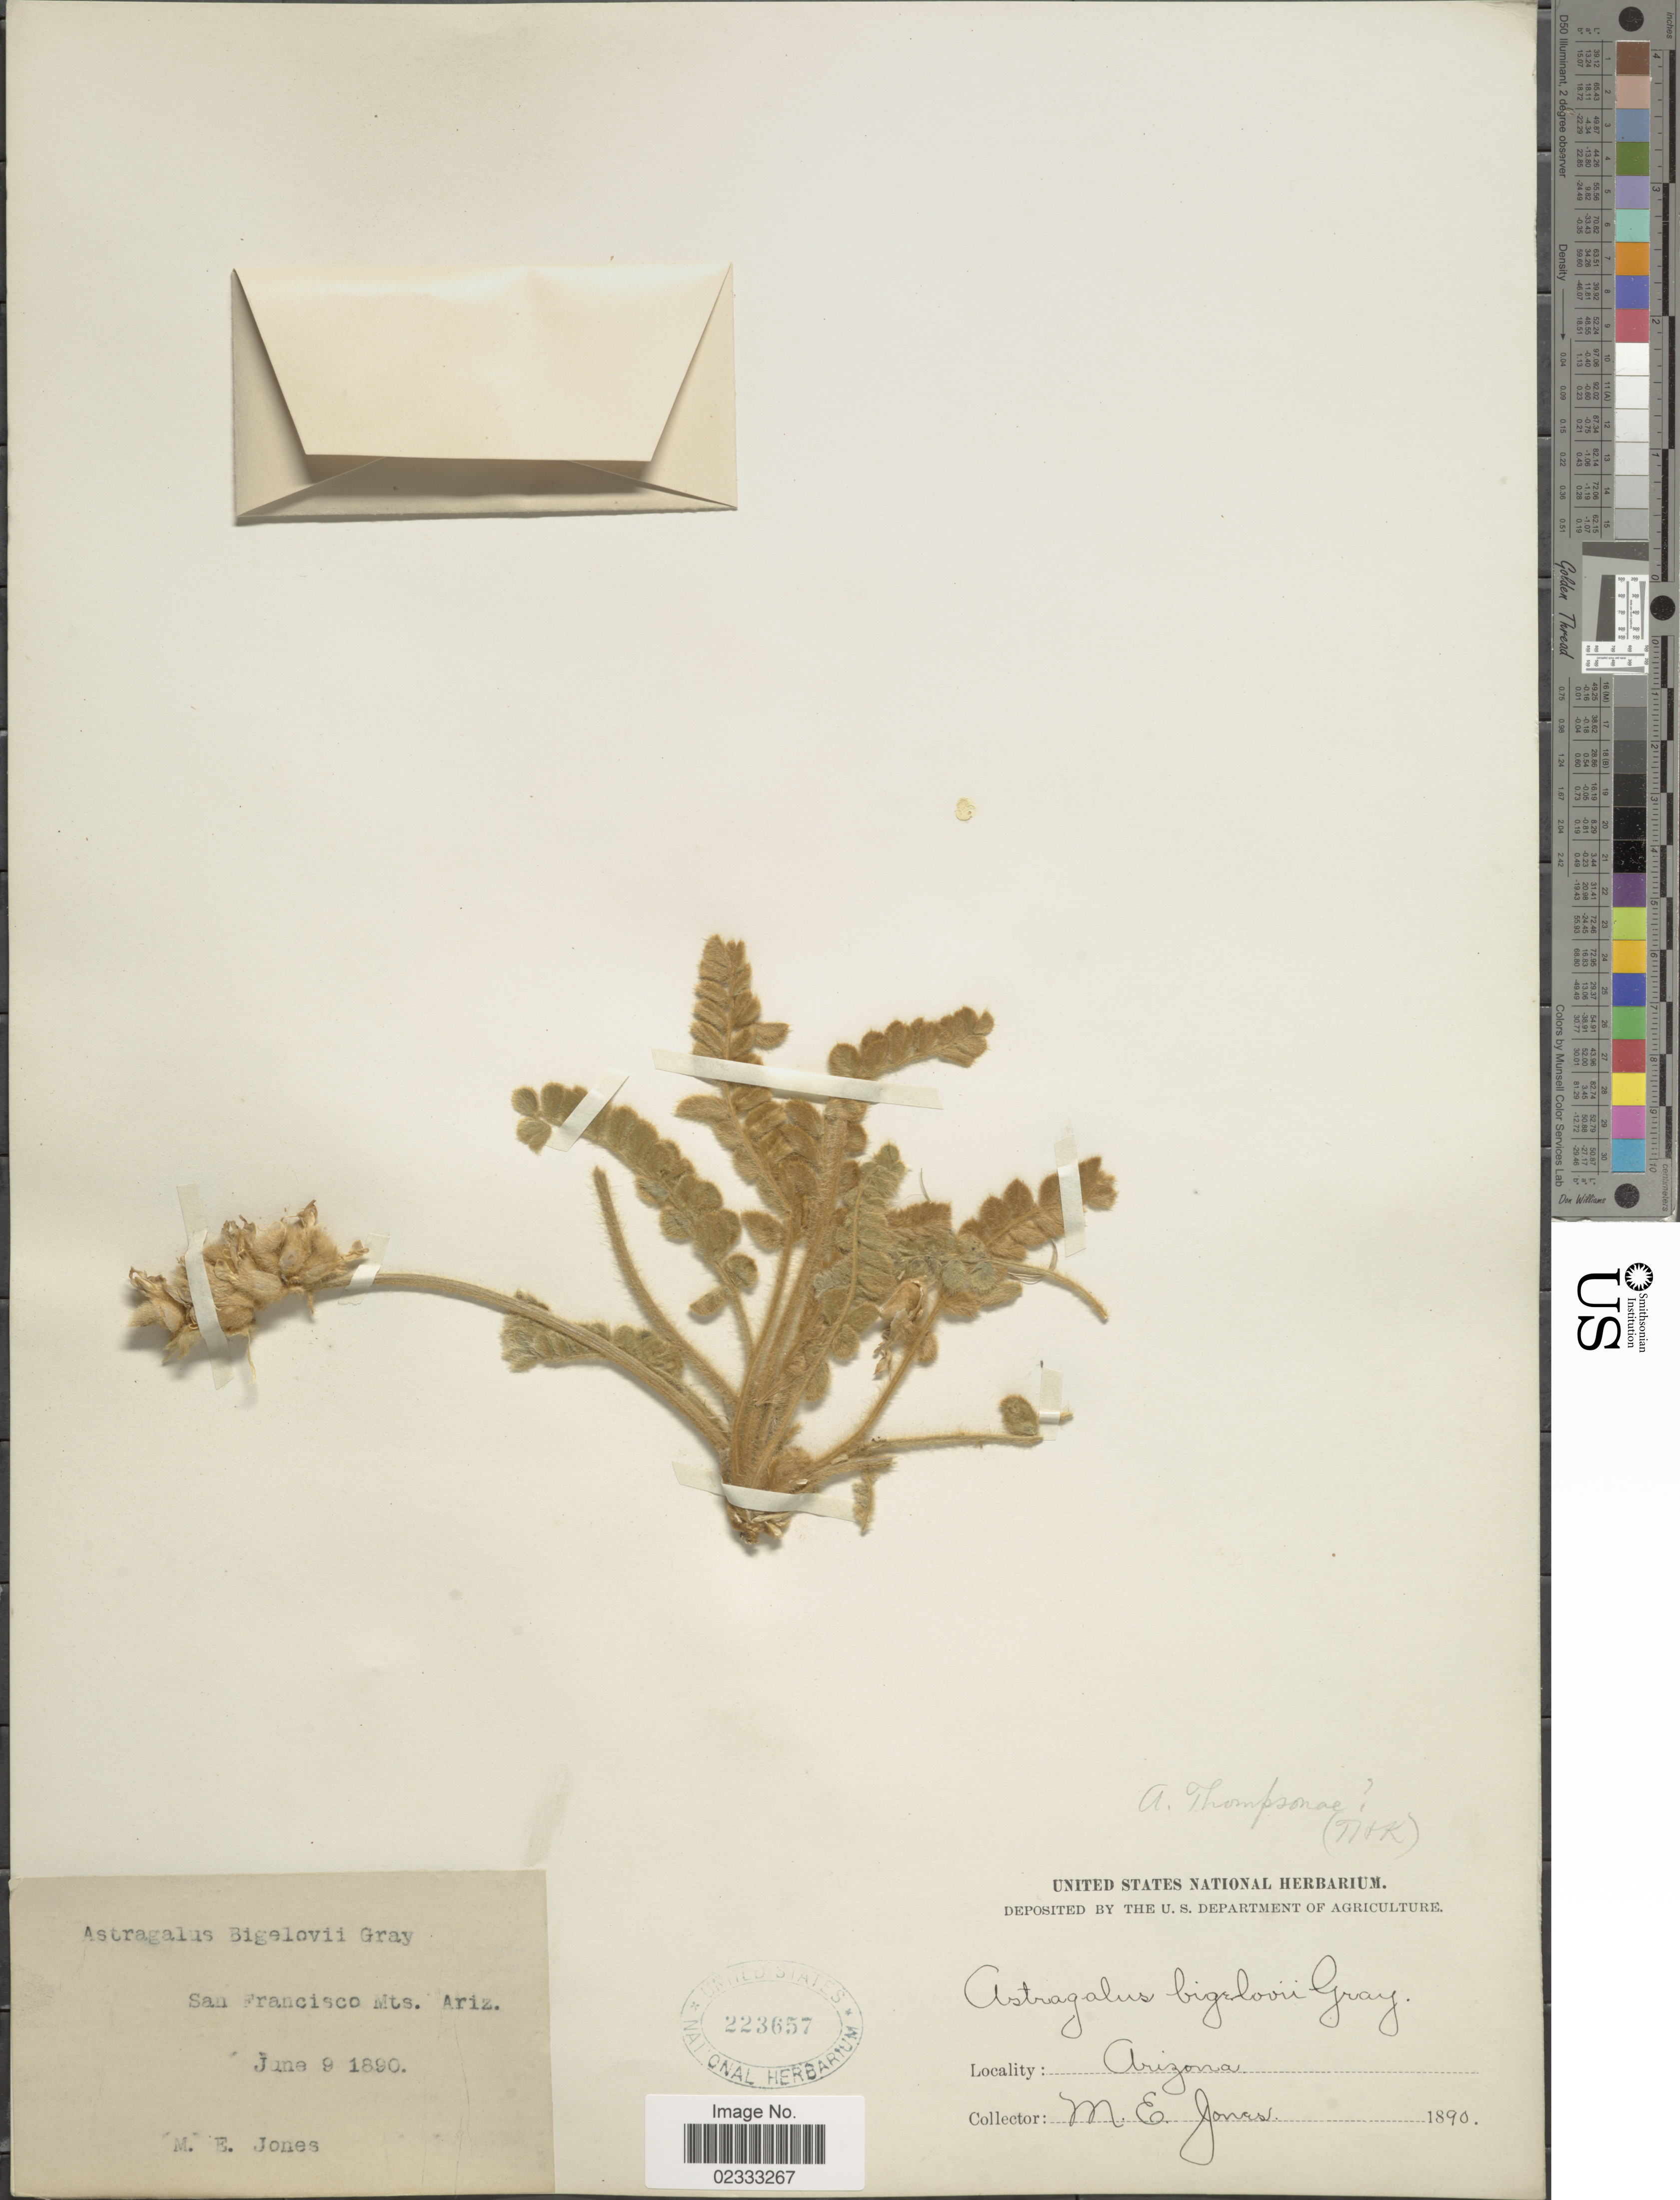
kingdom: Plantae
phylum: Tracheophyta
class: Magnoliopsida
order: Fabales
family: Fabaceae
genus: Astragalus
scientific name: Astragalus mollissimus var. bigelovii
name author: (A. Gray) Barneby ex B.L. Turner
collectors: M. E. Jones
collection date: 1890-06-09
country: United States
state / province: Arizona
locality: San Francisco Mts., Ariz.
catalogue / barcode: US 223657